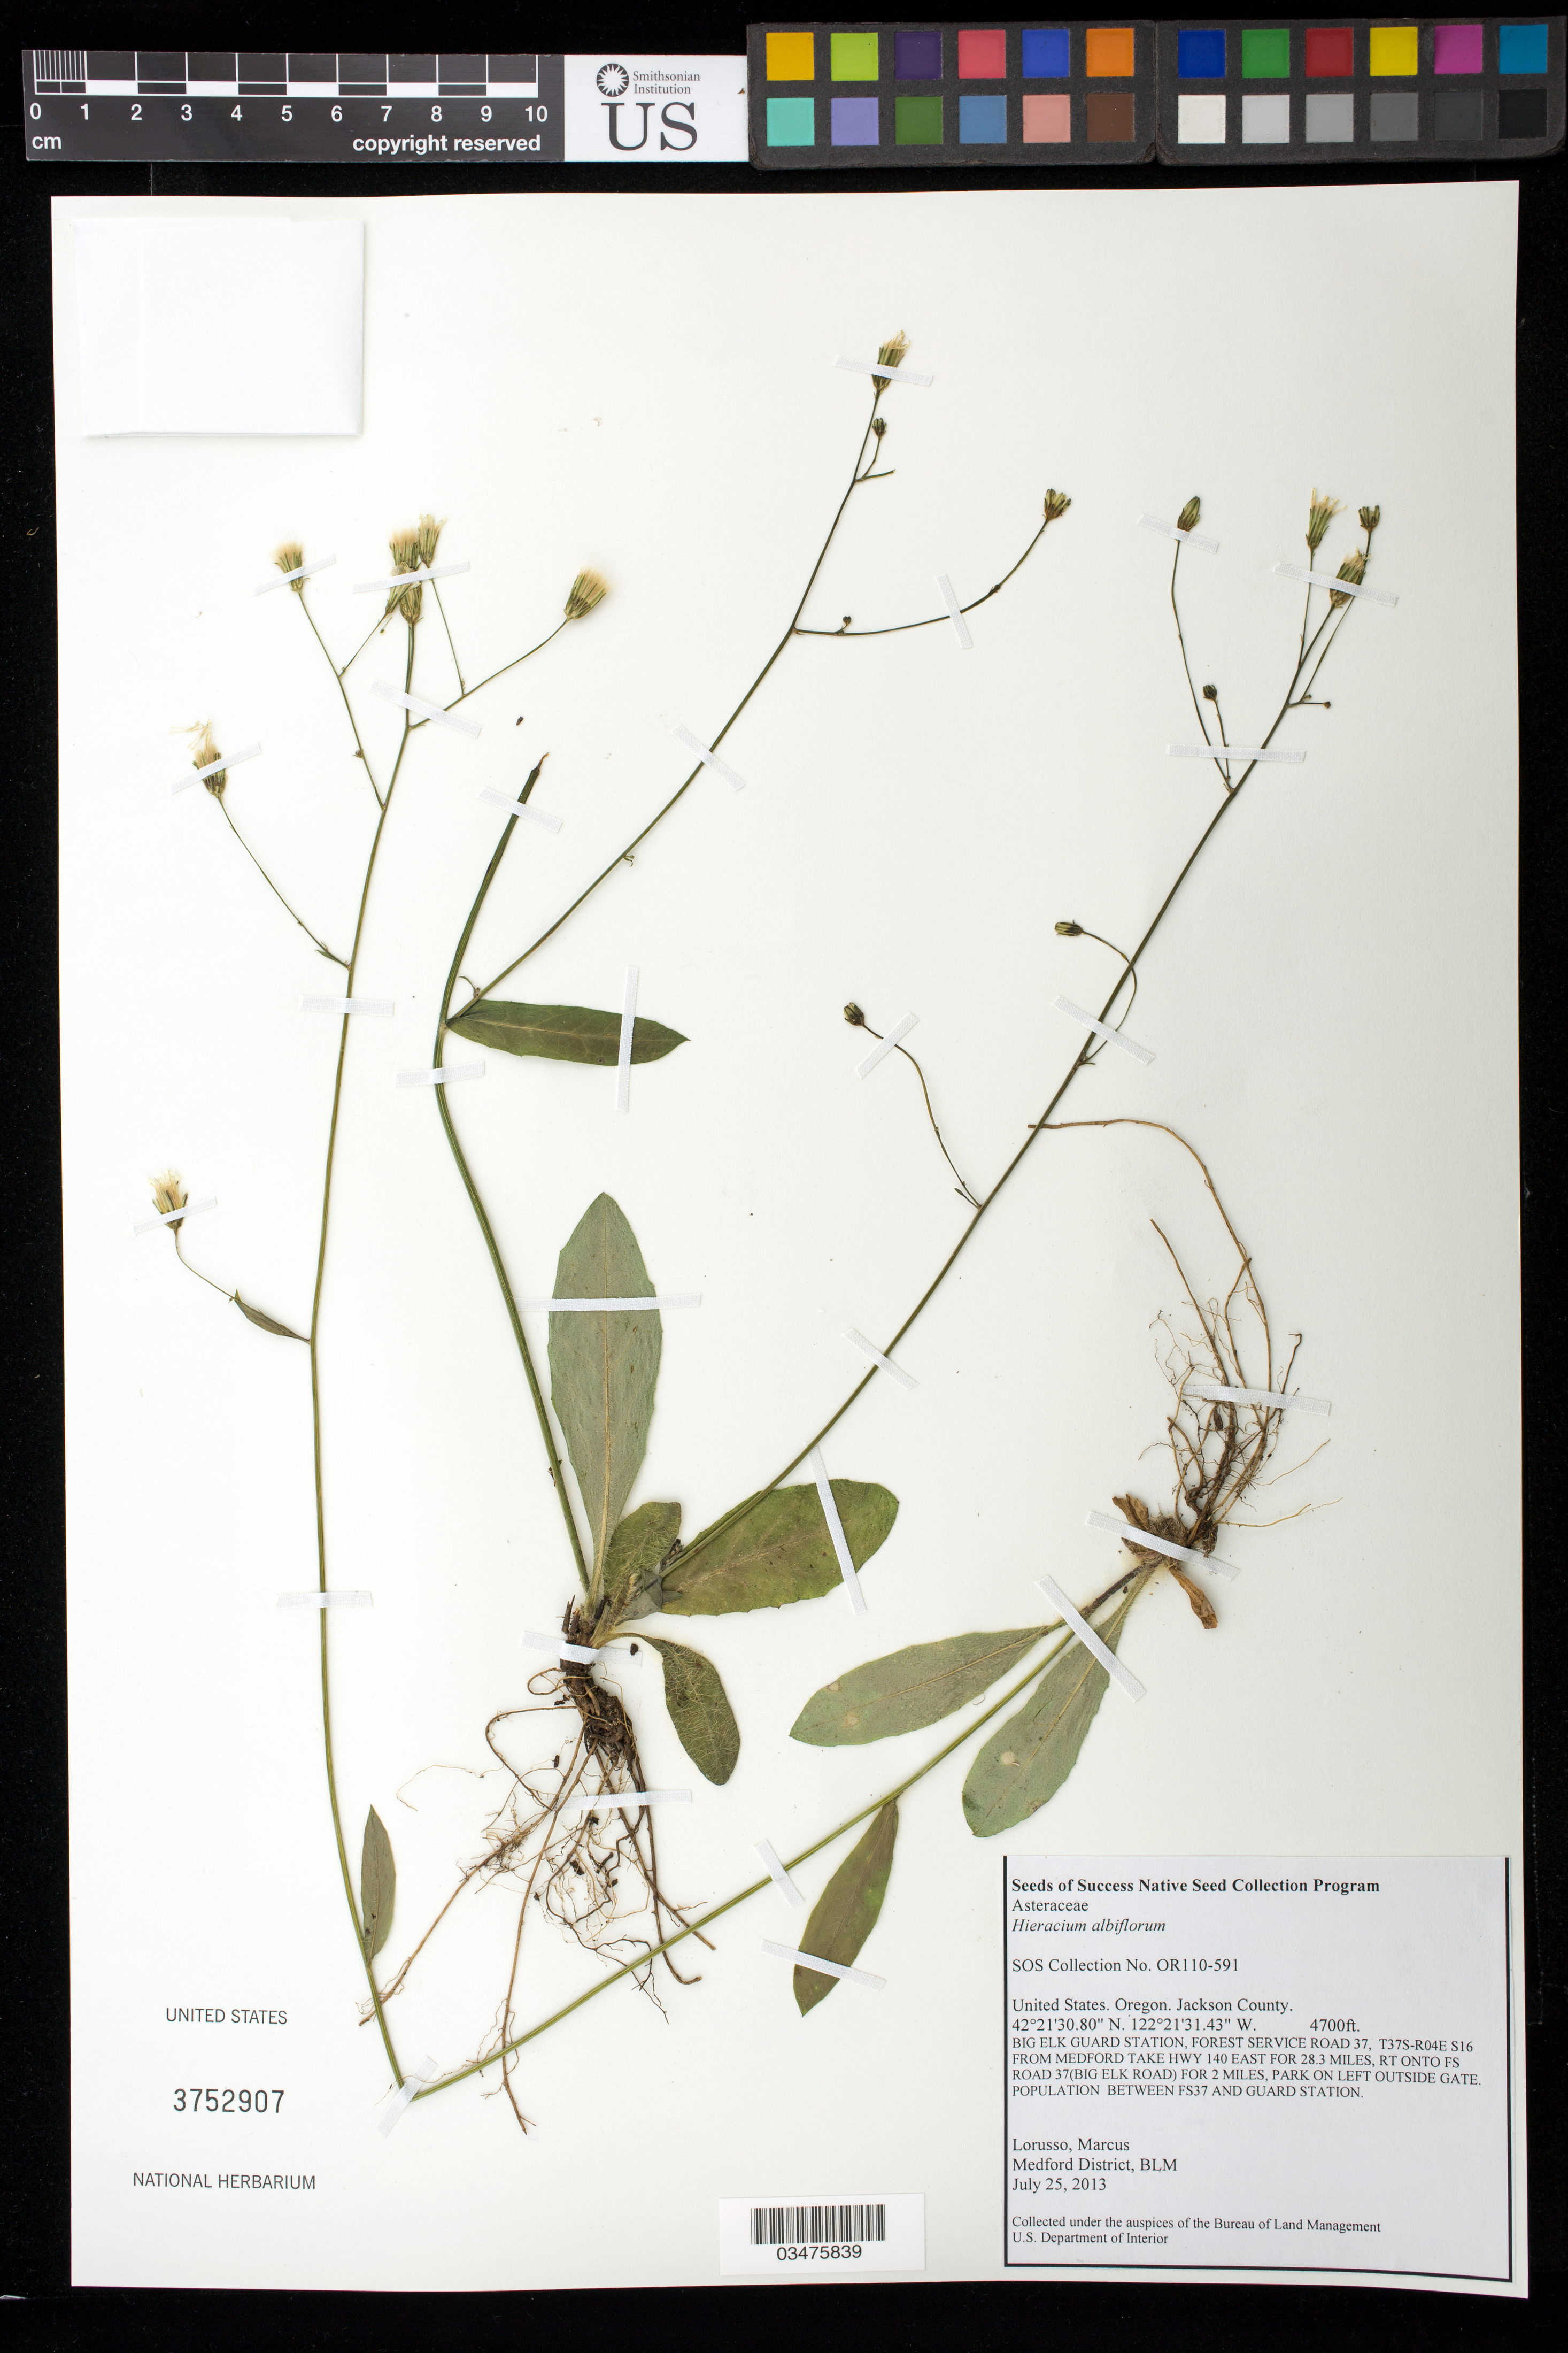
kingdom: Plantae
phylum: Tracheophyta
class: Magnoliopsida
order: Asterales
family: Asteraceae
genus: Hieracium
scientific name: Hieracium albiflorum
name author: Hook.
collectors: M. Lorusso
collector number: OR110-591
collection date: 2013-07-25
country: United States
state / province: Oregon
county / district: Jackson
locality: Big Elk Guard Station, Forest Service Road 37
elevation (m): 1433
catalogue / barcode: US 3752907